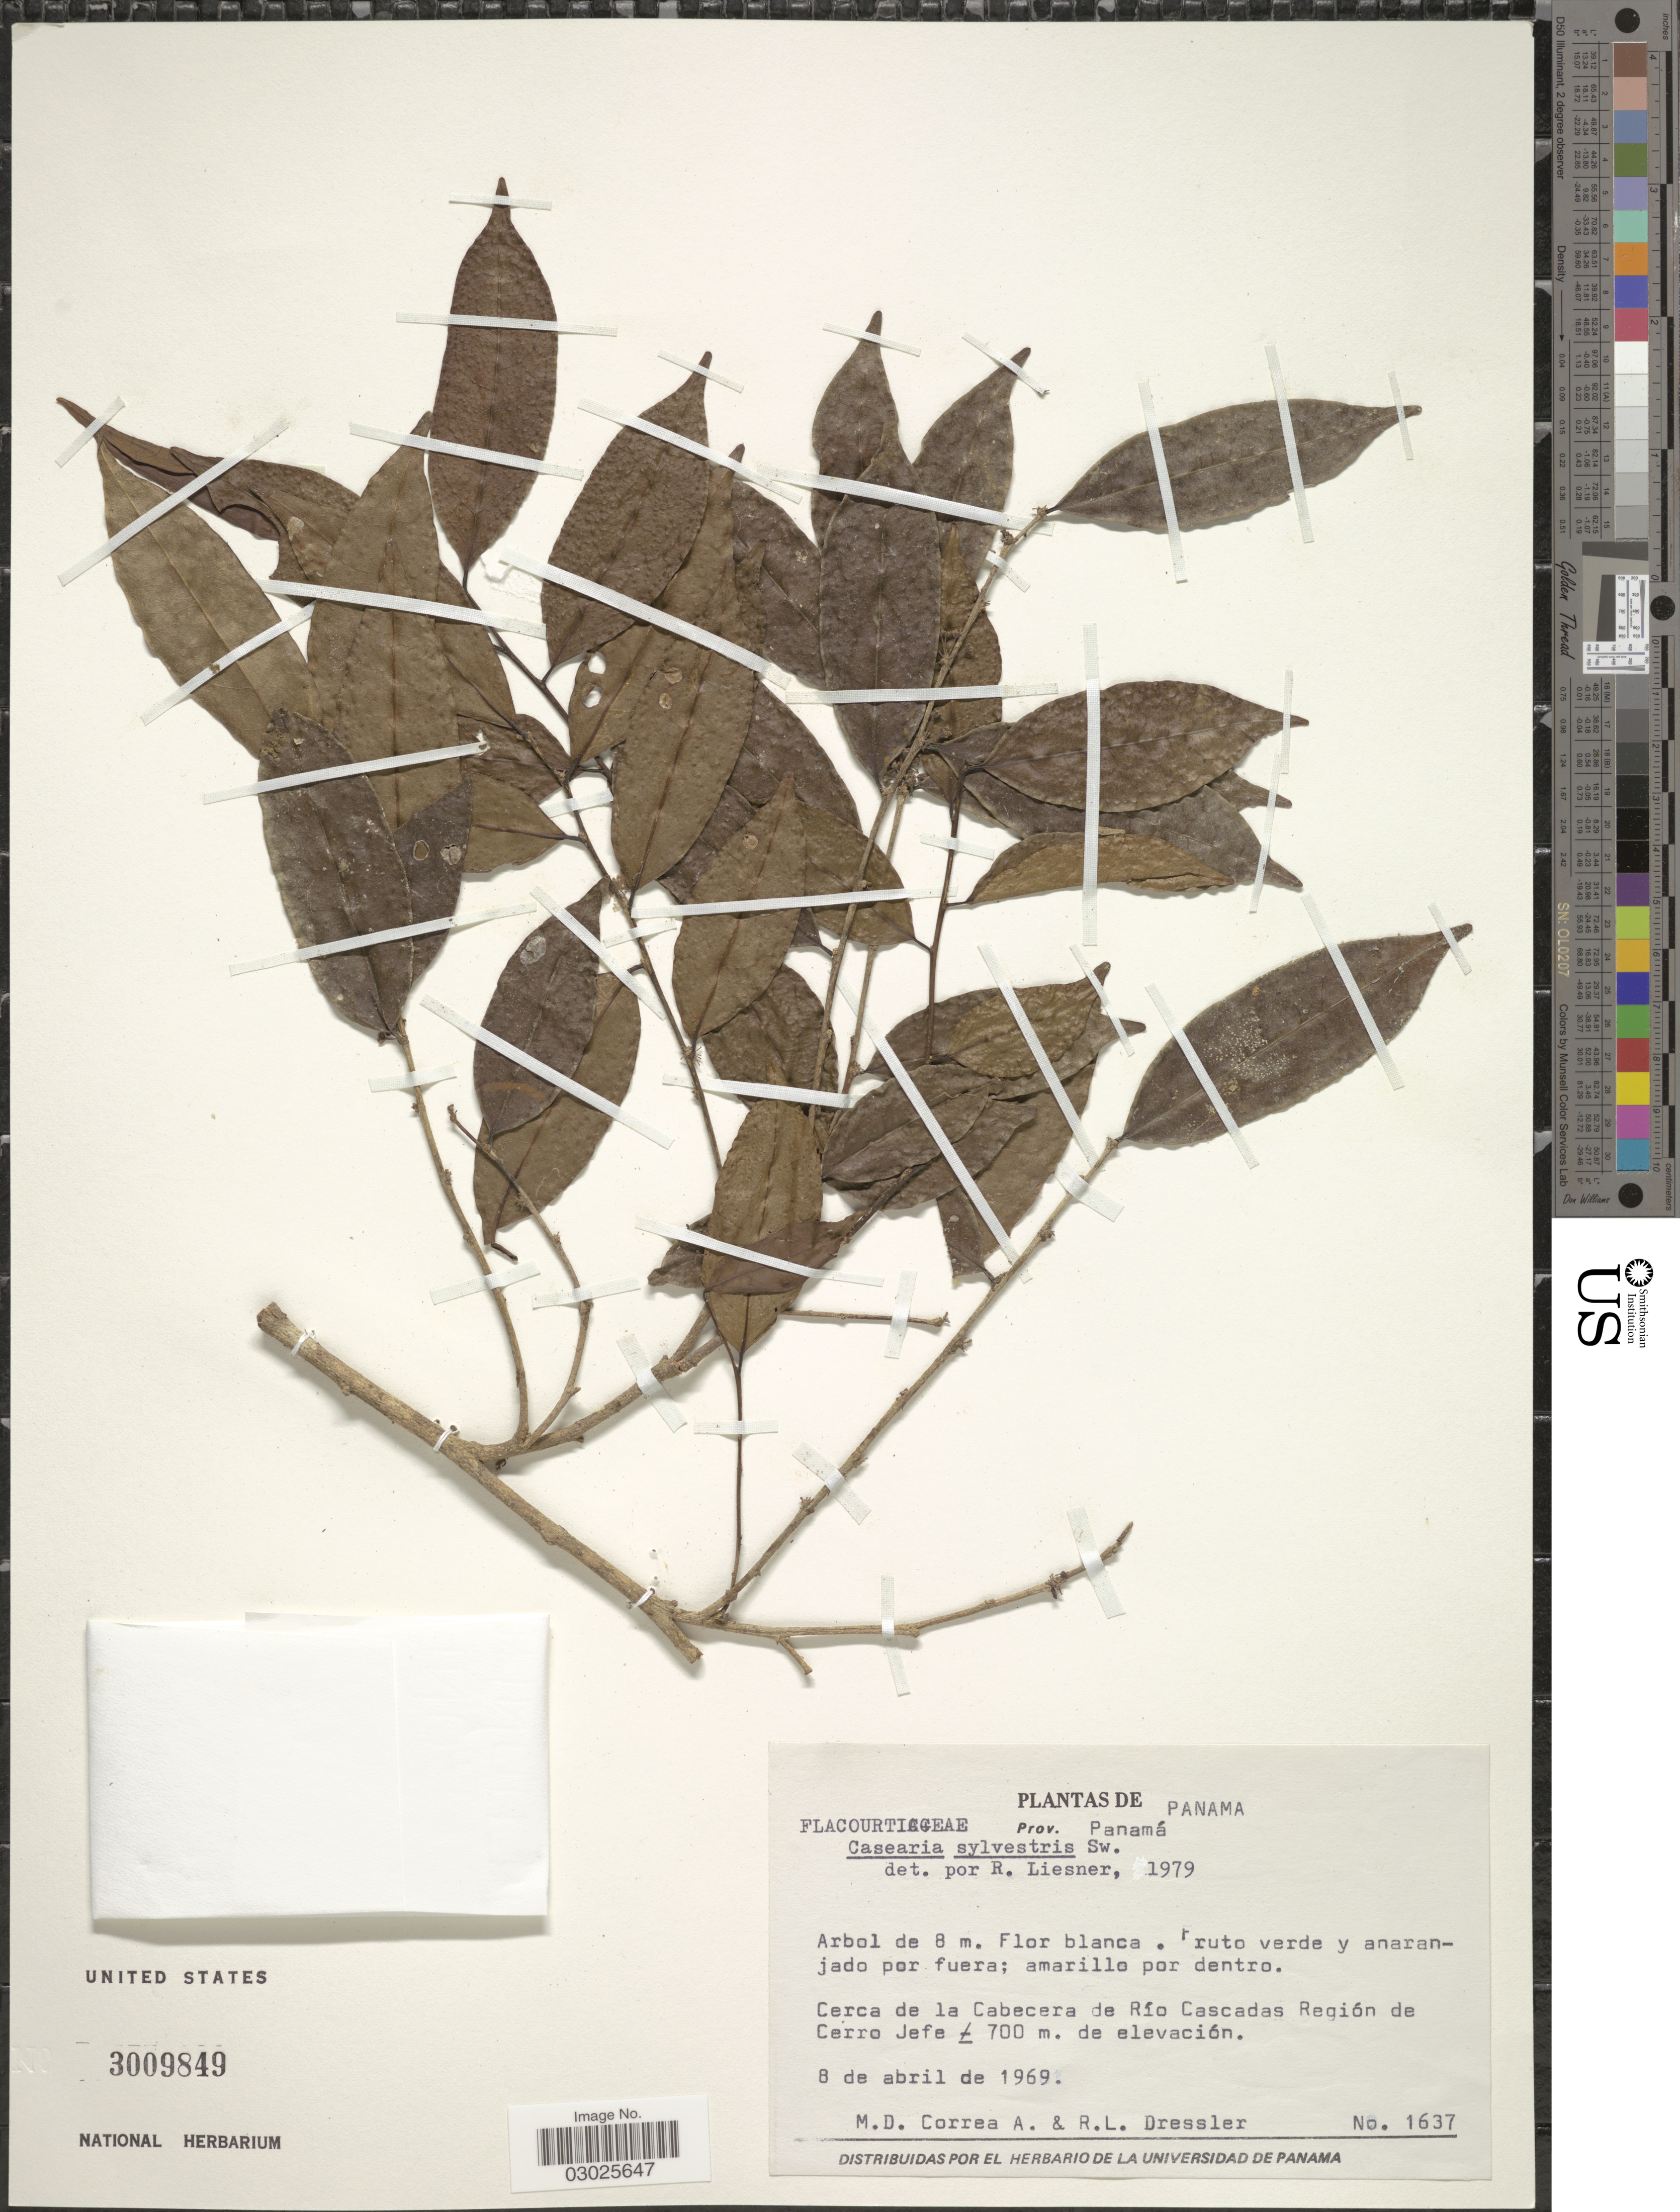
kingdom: Plantae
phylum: Tracheophyta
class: Magnoliopsida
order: Malpighiales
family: Salicaceae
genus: Casearia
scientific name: Casearia sylvestris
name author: Sw.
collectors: M. D. Corrêa-A. & R. Dressler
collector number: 1637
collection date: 1969-04-08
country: Panama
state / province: Panamá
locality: Cerca de la Cabecera de Río Cascadas Región de Cerro Jefe.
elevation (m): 700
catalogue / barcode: US 3009849